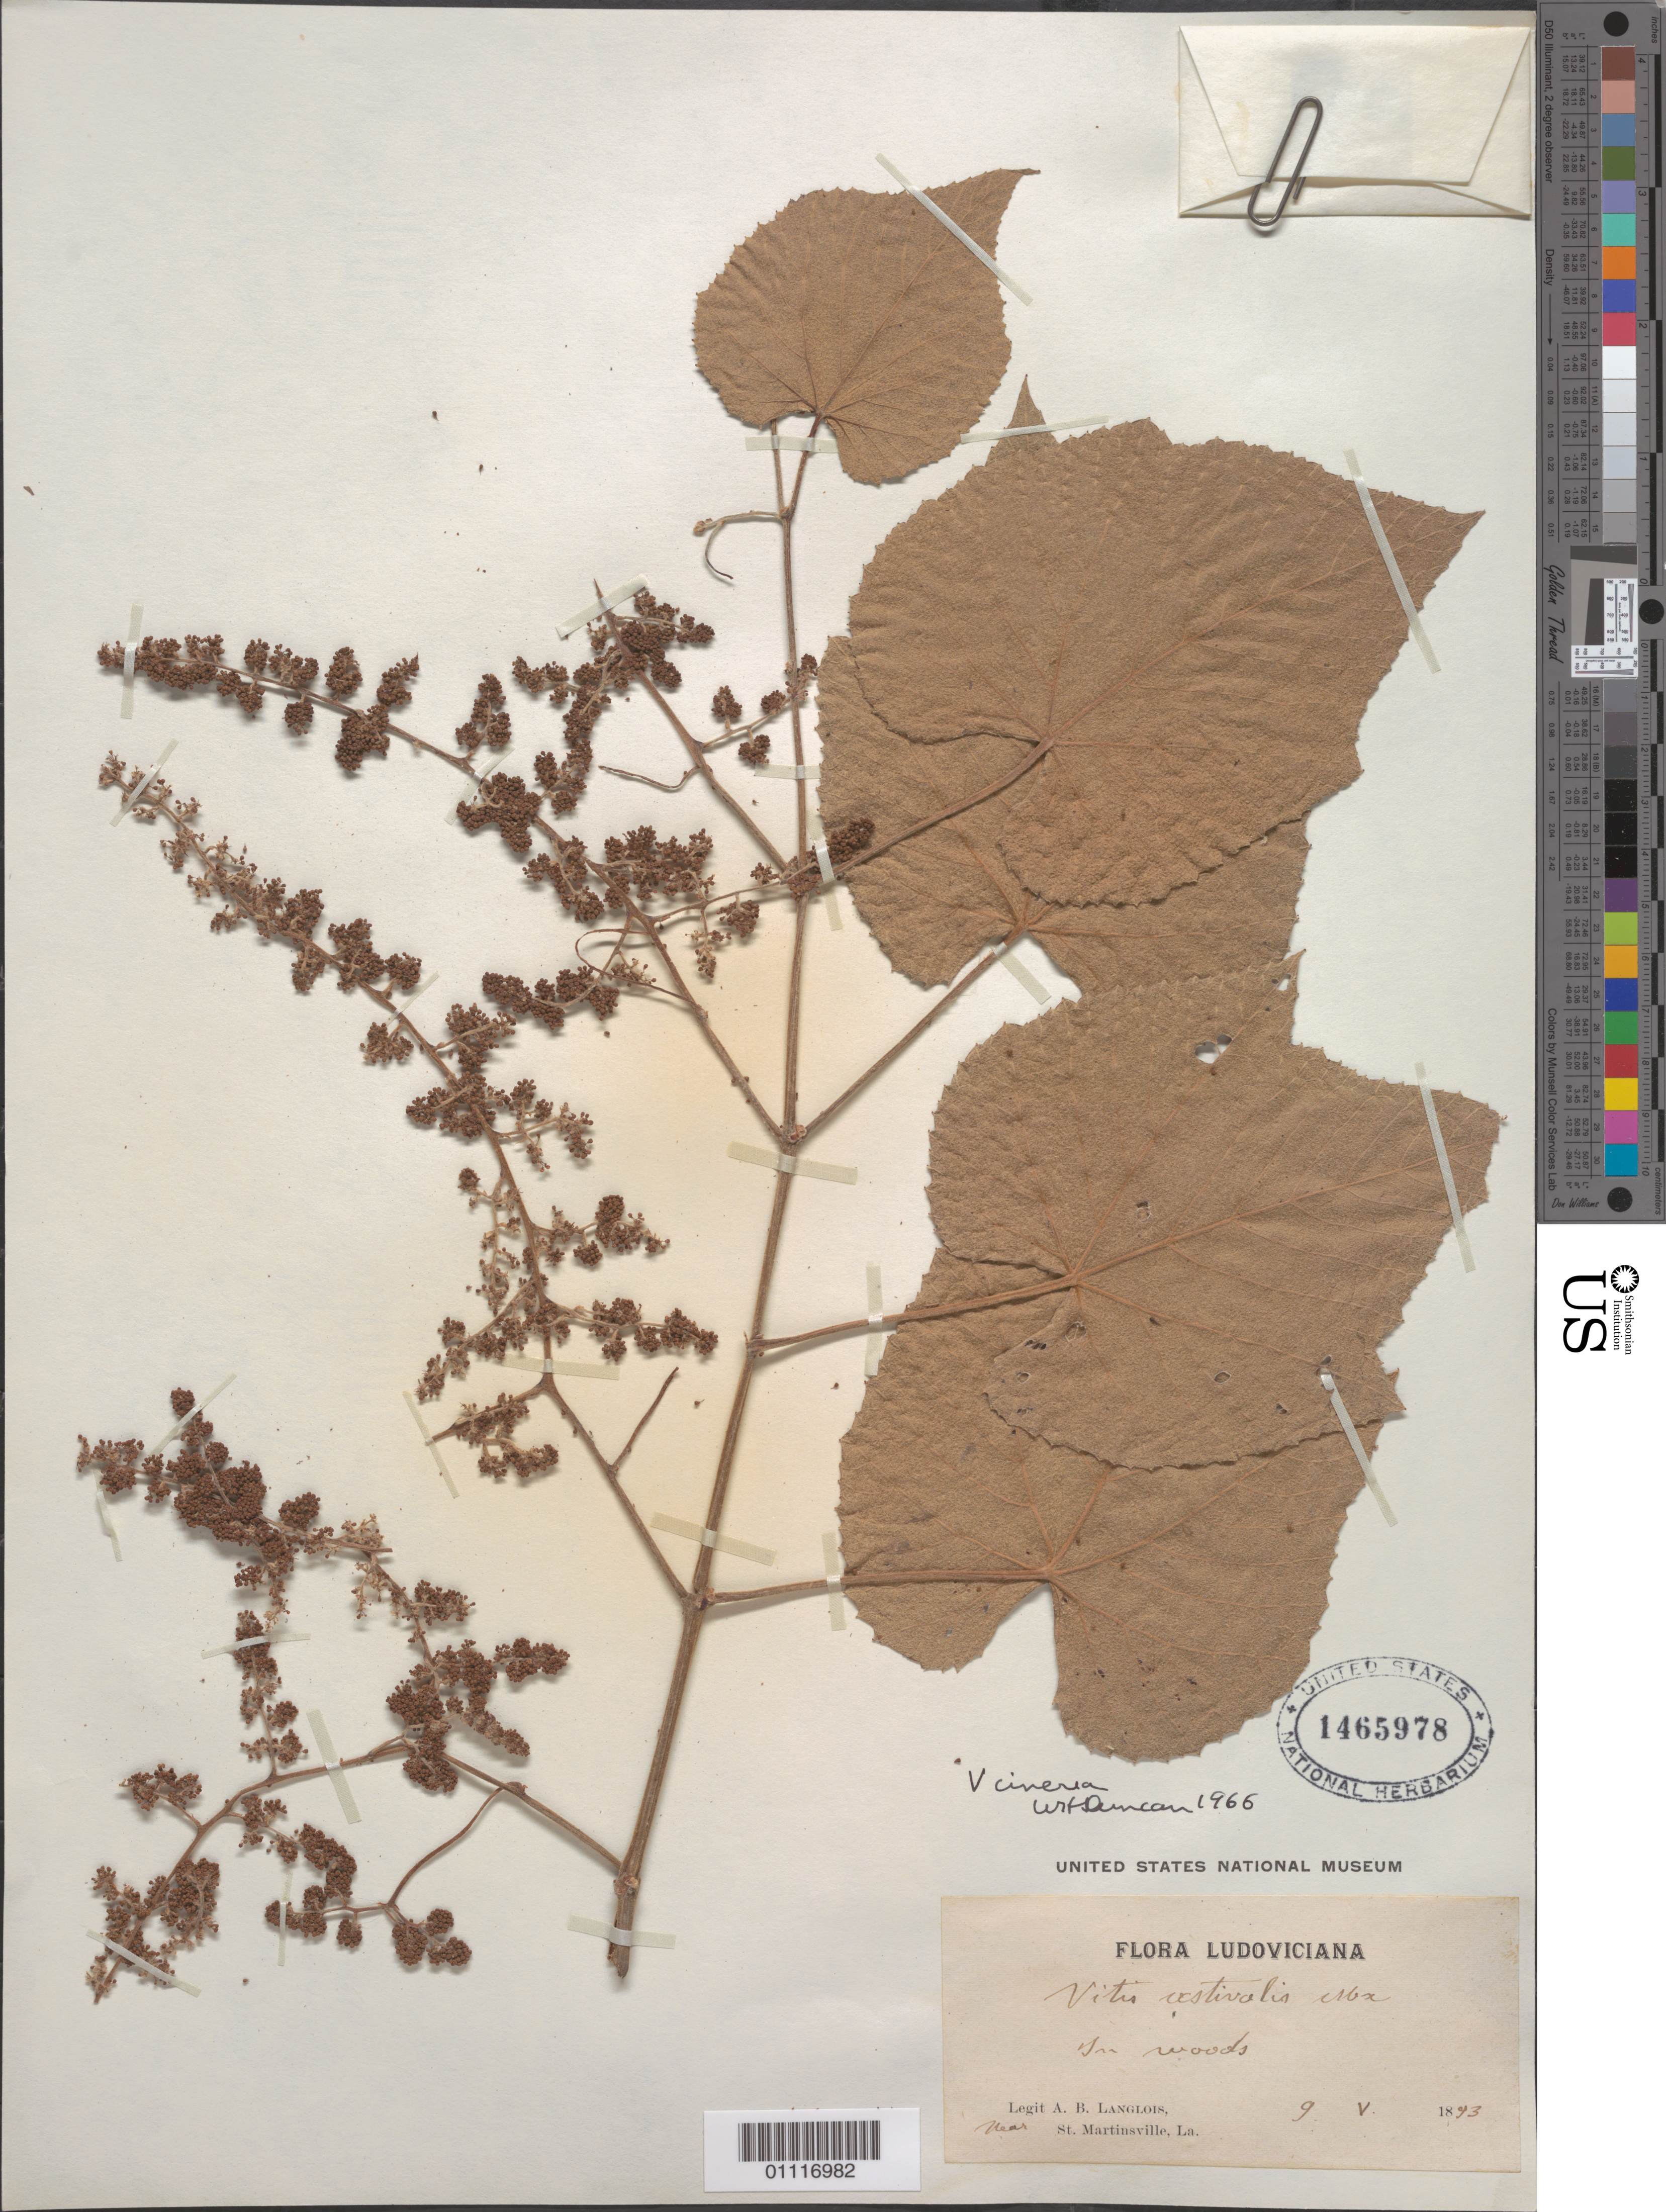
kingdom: Plantae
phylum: Tracheophyta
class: Magnoliopsida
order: Vitales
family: Vitaceae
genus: Vitis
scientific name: Vitis cinerea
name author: (Engelm.) Millardet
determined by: Duncan, W. H.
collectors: A. Langlois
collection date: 1893-05-09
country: United States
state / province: Louisiana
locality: near St. Martinsville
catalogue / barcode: US 1465978